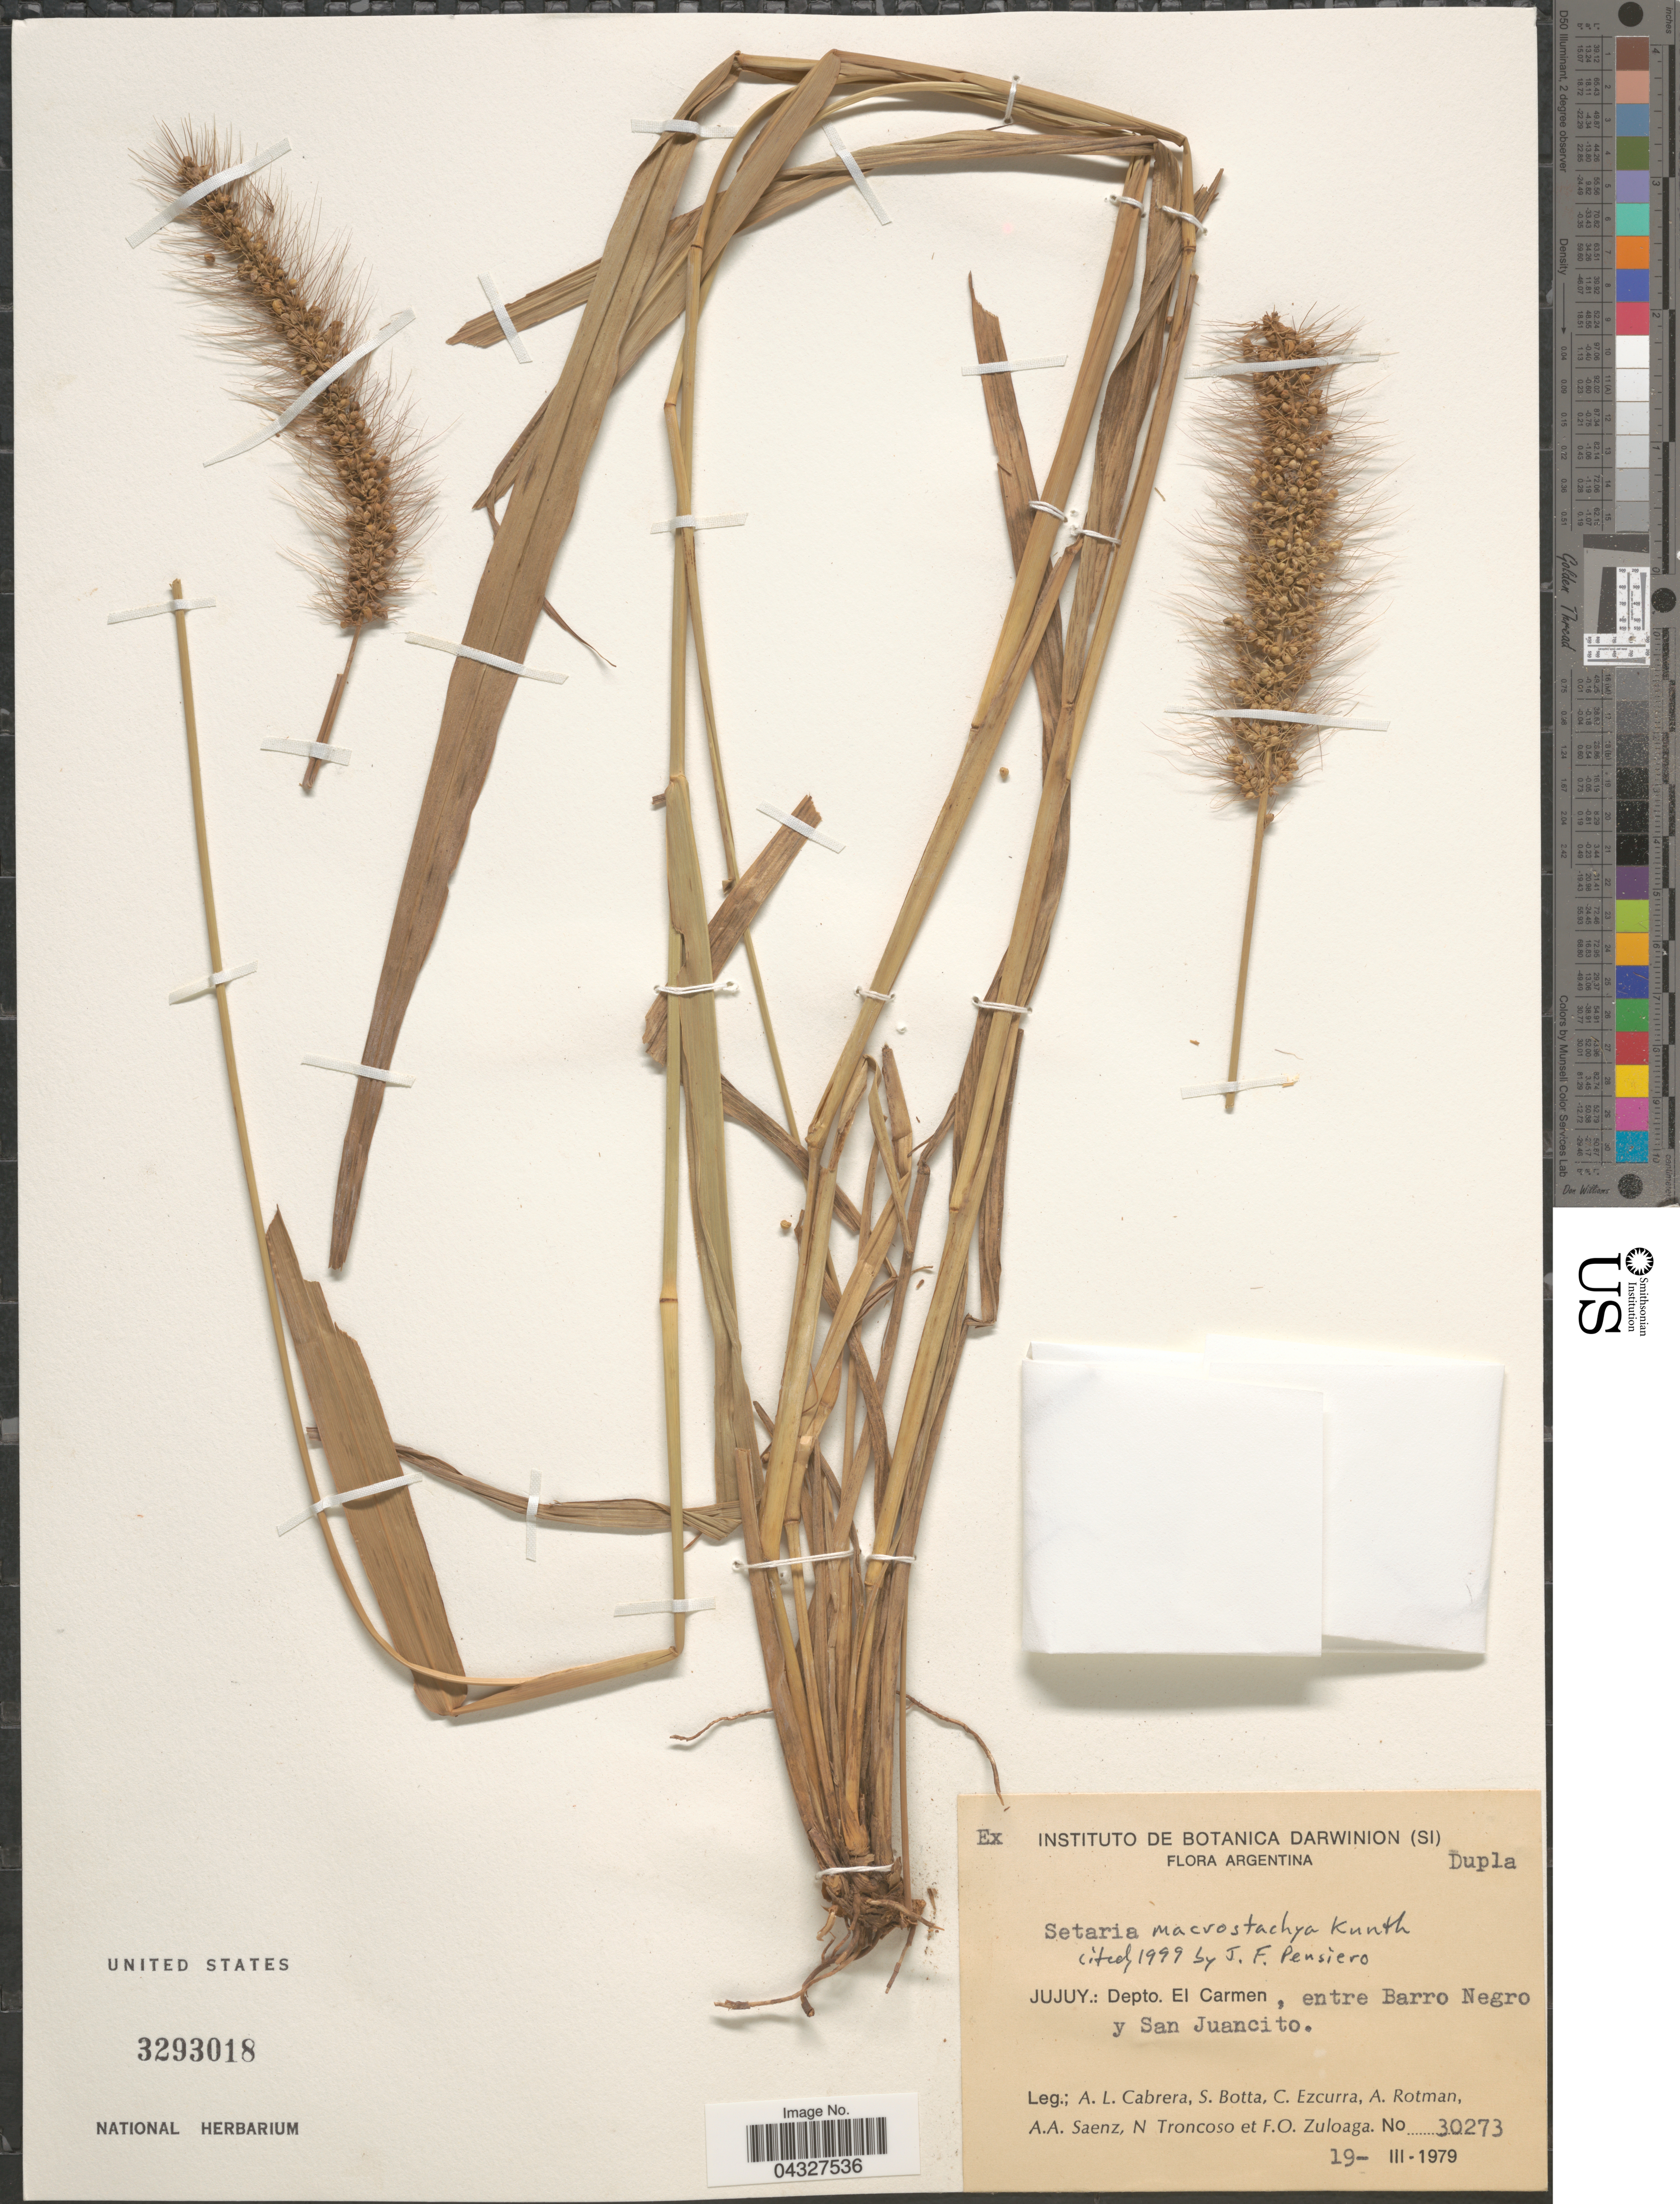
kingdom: Plantae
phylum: Tracheophyta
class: Liliopsida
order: Poales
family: Poaceae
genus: Setaria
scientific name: Setaria macrostachya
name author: Kunth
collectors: A. L. Cabrera, S. Botta, C. Ezcurra, A. D. Rotman & et al.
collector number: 30273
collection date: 1979-03-19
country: Argentina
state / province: Jujuy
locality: Depto. El Carmen, entre Barro Negro y San Juancito.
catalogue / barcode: US 3293018